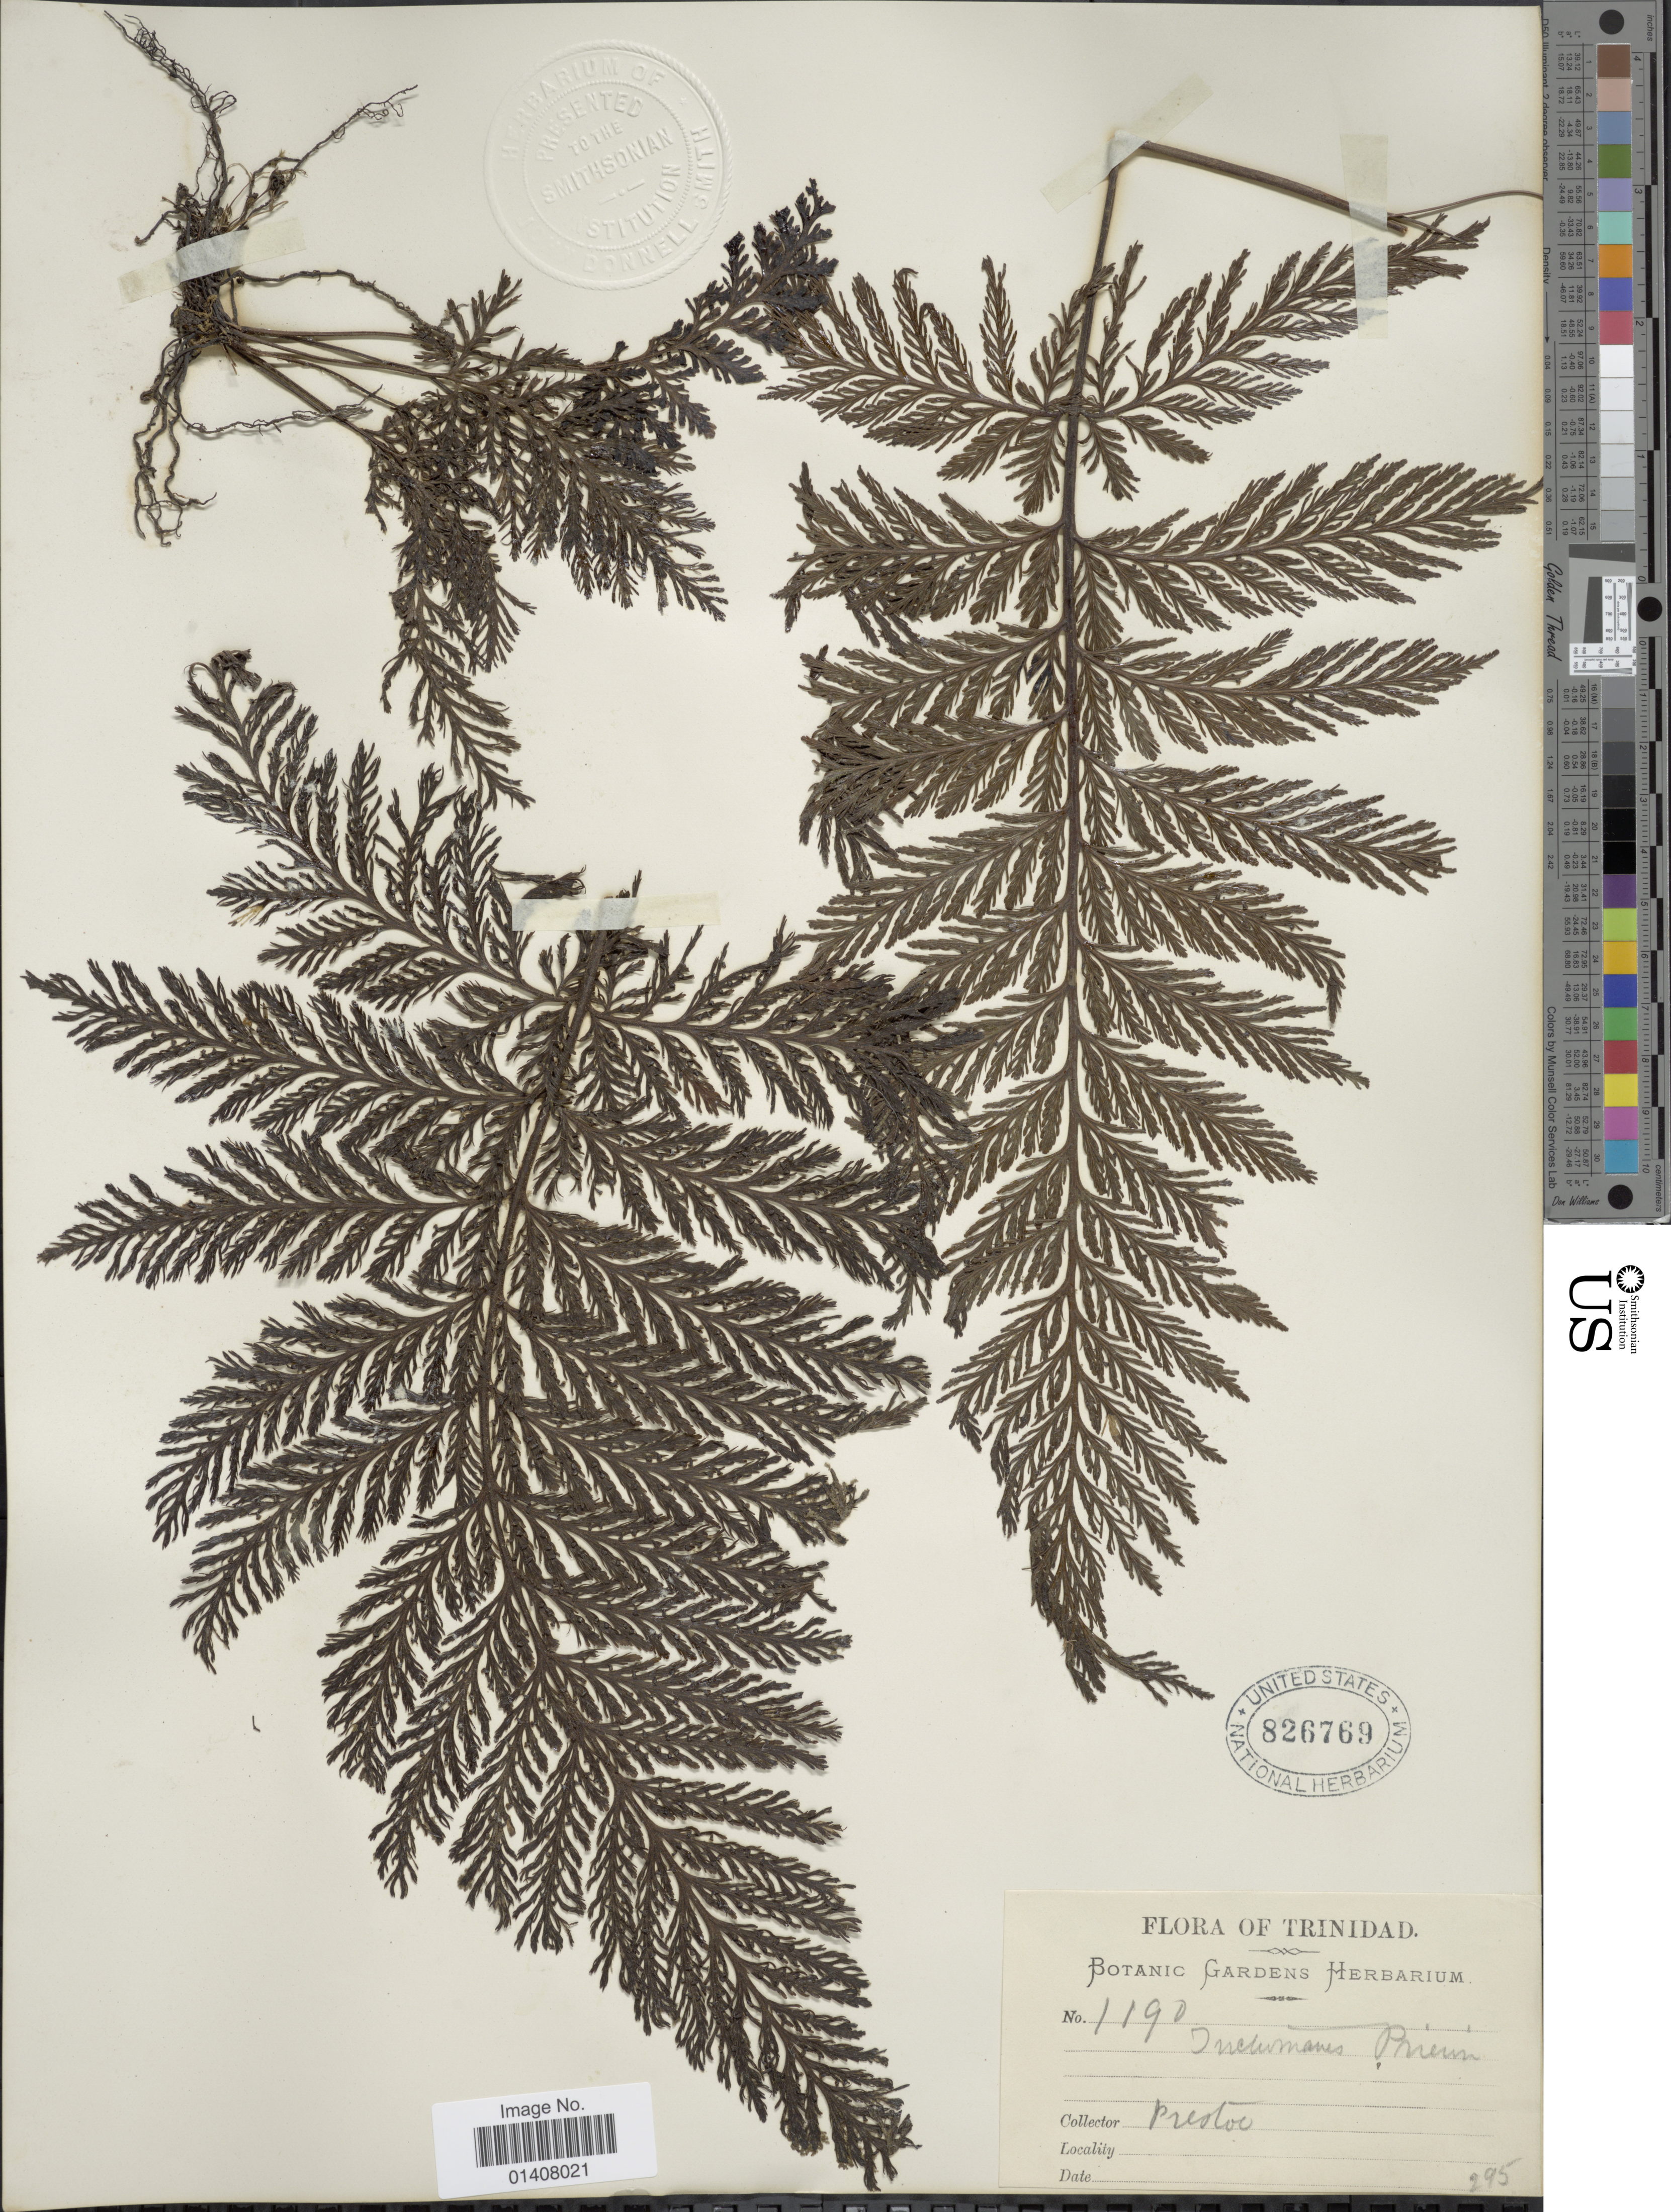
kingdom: Plantae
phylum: Tracheophyta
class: Polypodiopsida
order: Hymenophyllales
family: Hymenophyllaceae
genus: Trichomanes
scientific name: Trichomanes elegans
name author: Rich.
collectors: Prestoe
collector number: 1190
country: Trinidad and Tobago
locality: Trinidad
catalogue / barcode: US 826769